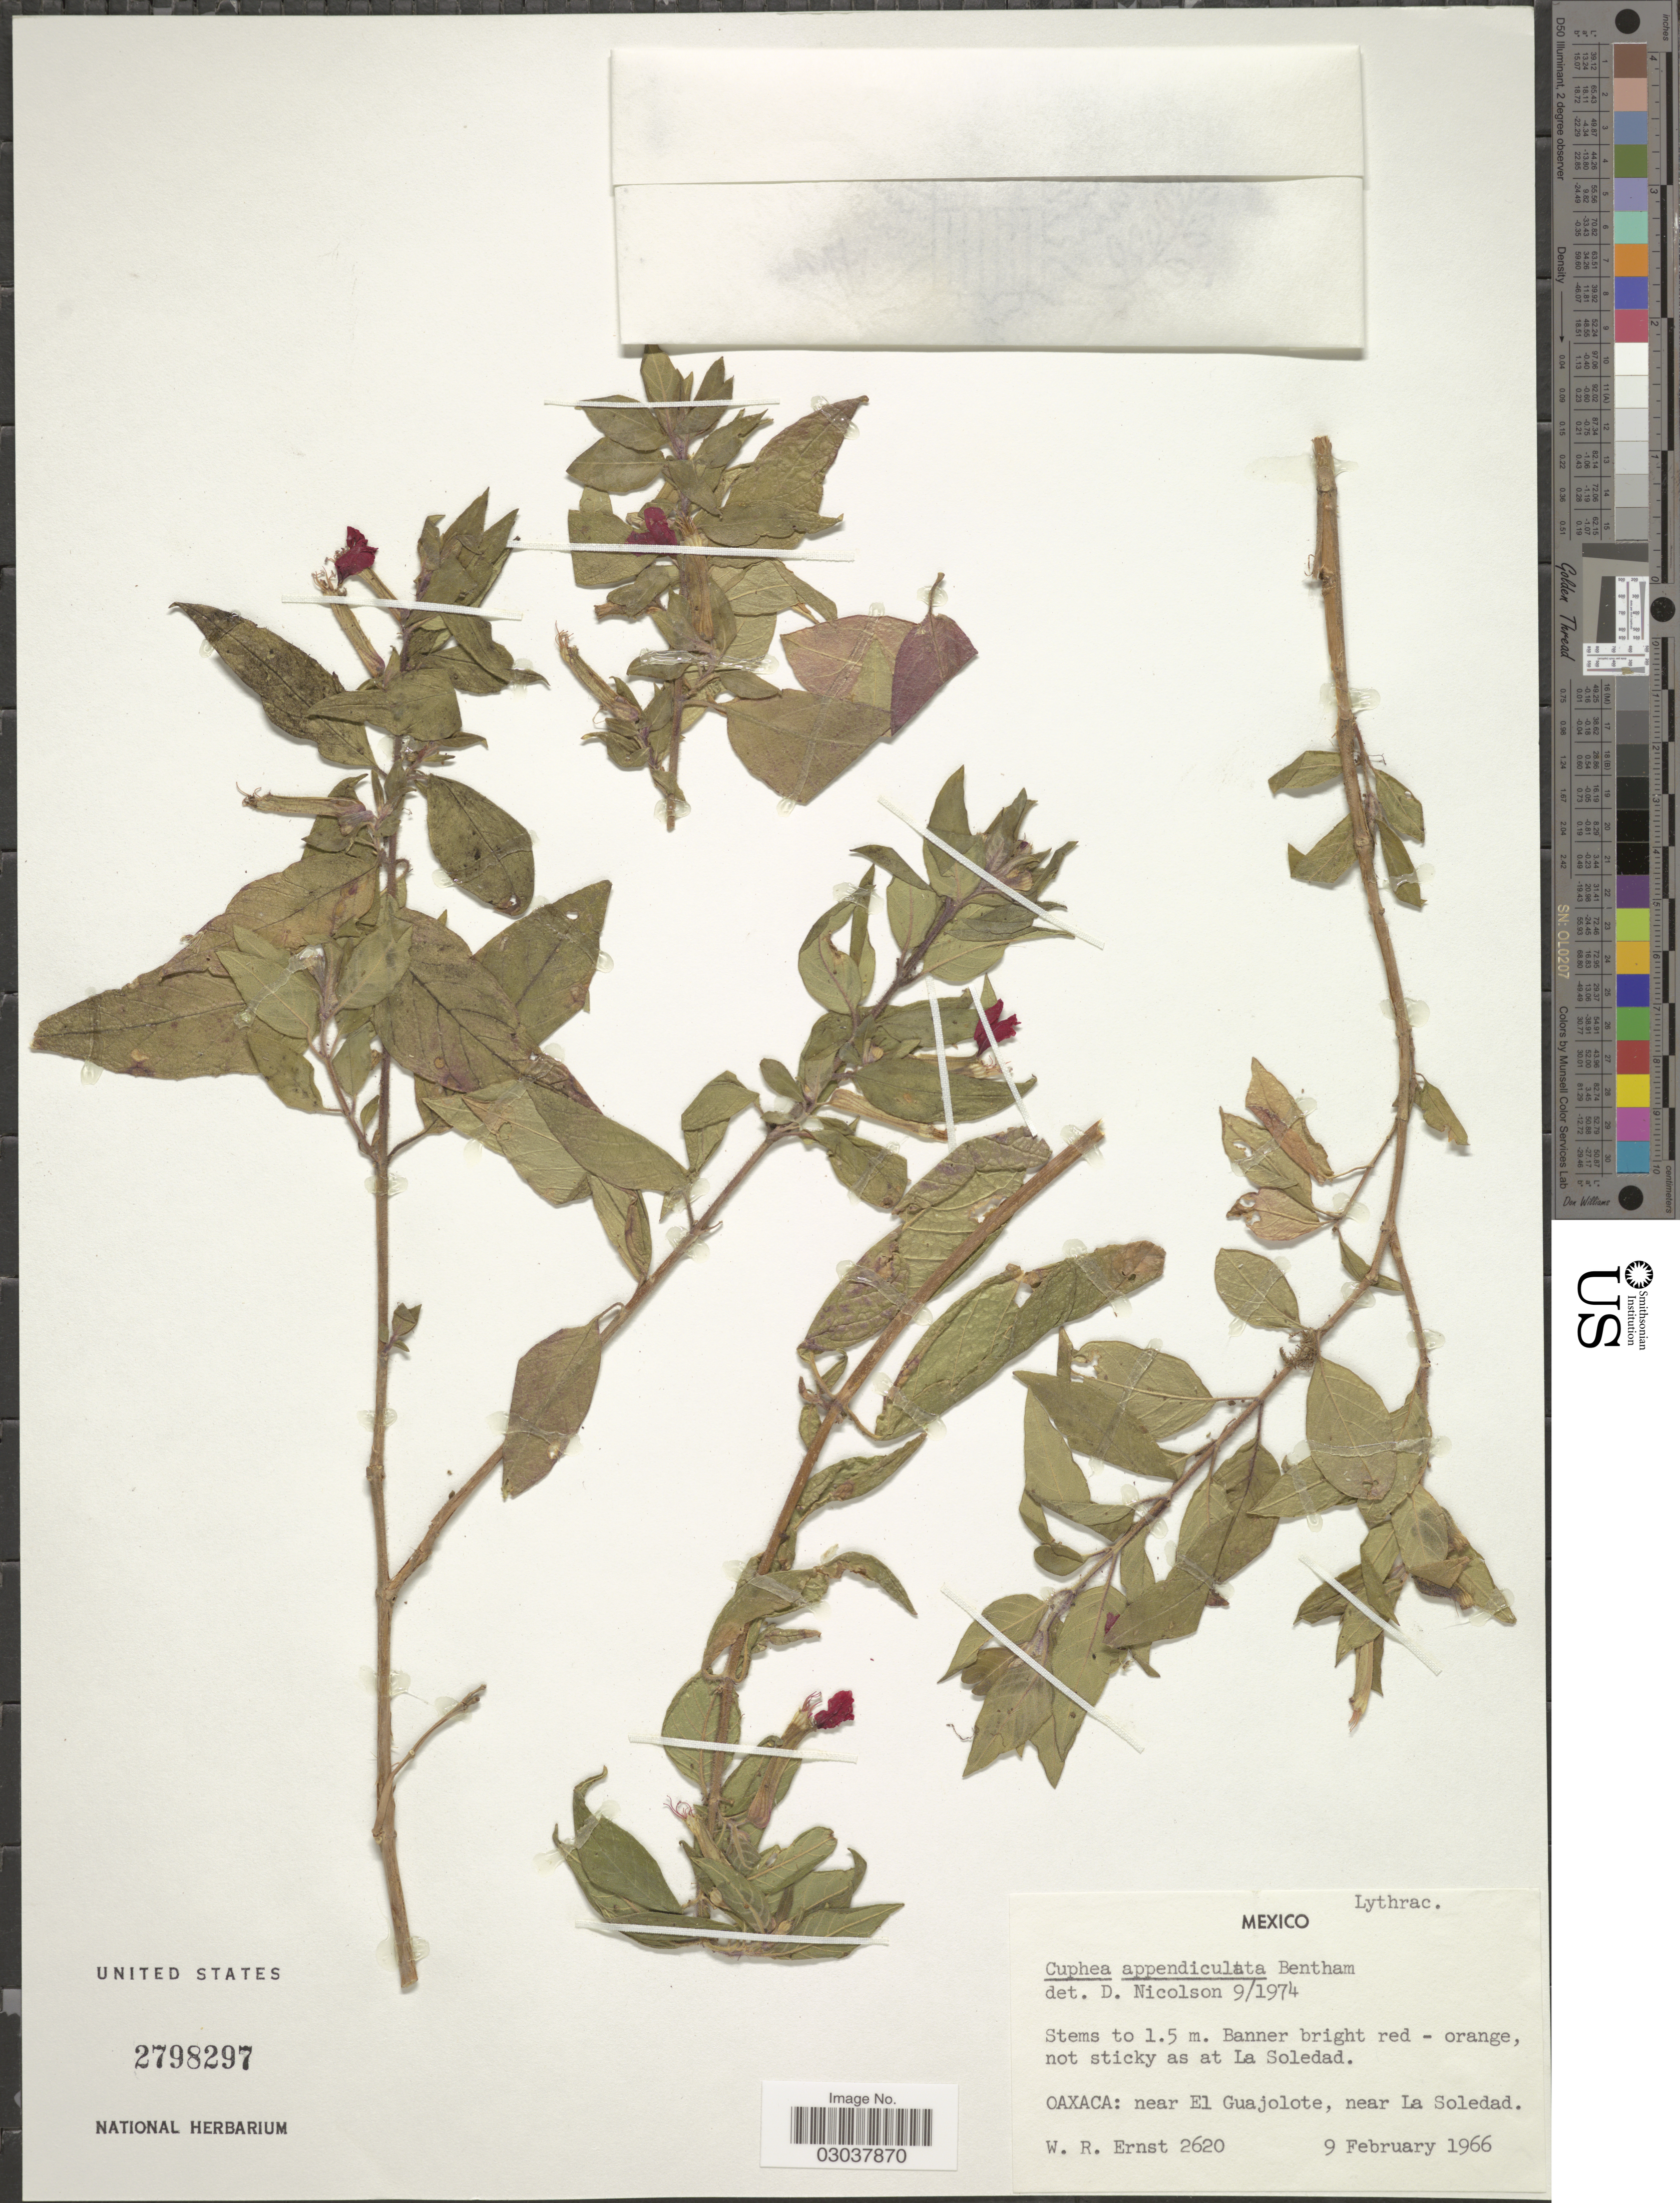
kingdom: Plantae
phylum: Tracheophyta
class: Magnoliopsida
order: Myrtales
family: Lythraceae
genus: Cuphea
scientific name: Cuphea appendiculata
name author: Benth.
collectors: W. R. Ernst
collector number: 2620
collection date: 1966-02-09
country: Mexico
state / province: Oaxaca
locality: Near El Guajolote, near La Soledad.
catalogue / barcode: US 2798297